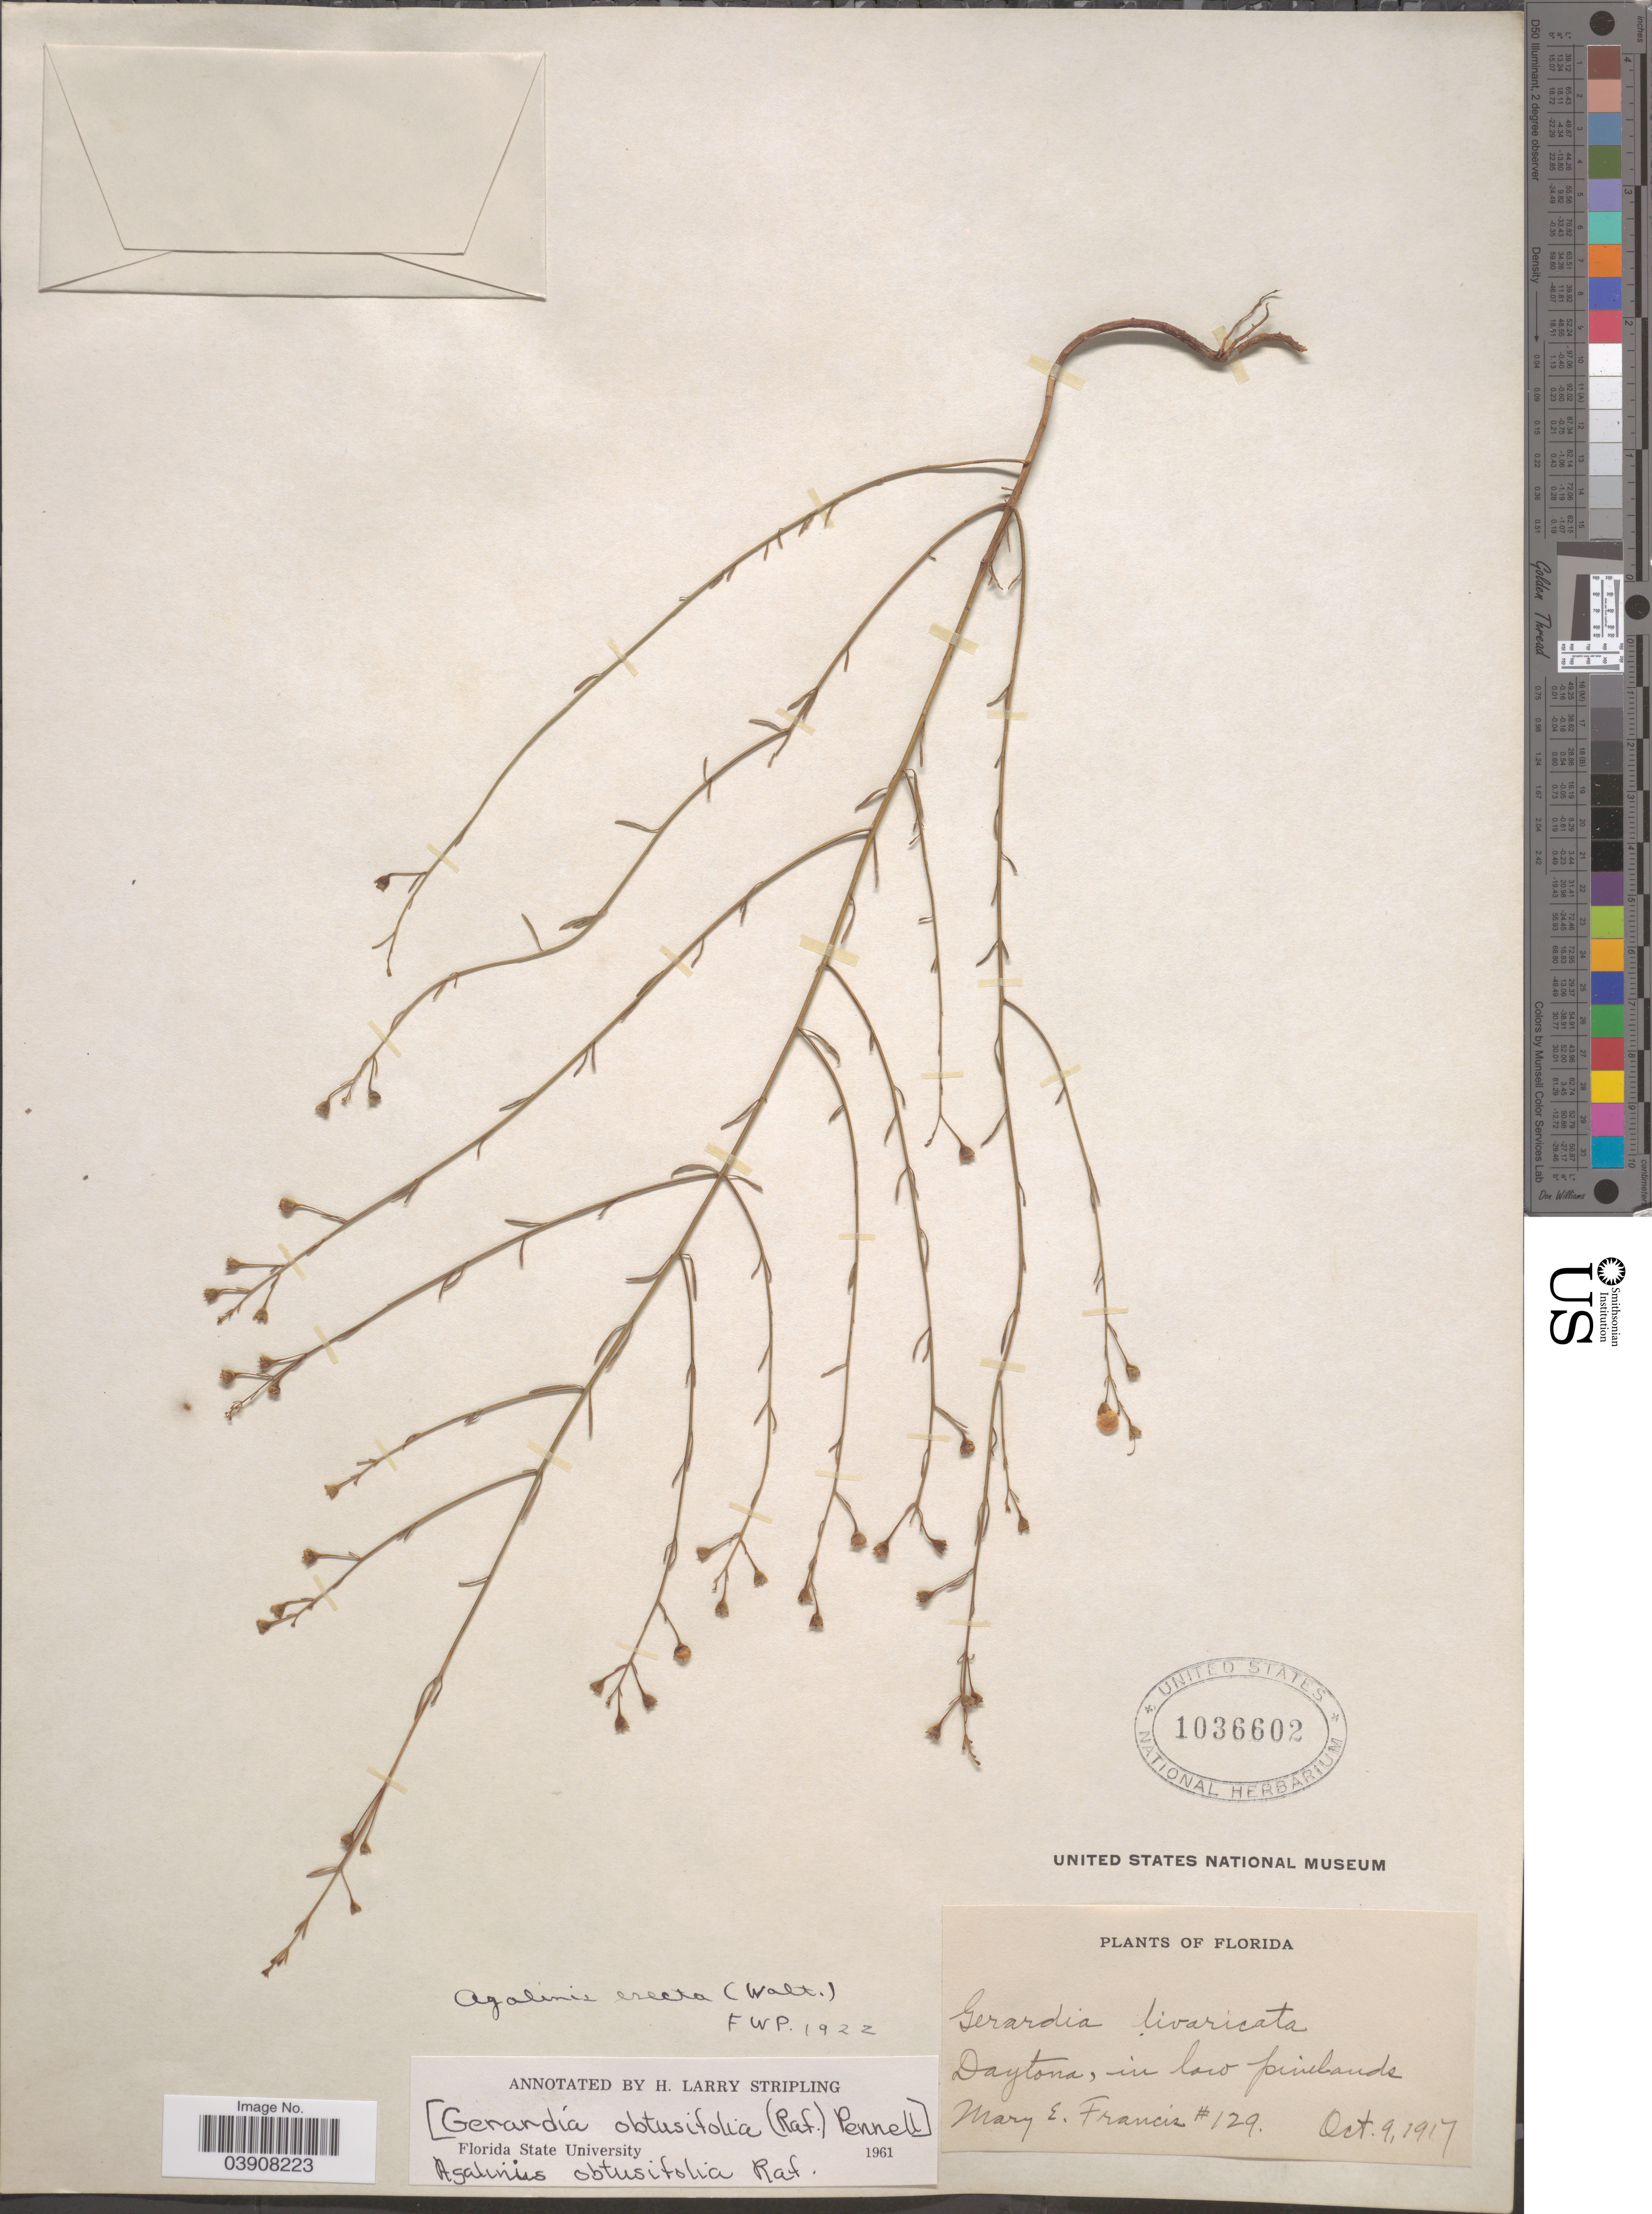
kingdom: Plantae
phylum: Tracheophyta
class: Magnoliopsida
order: Lamiales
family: Orobanchaceae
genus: Agalinis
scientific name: Agalinis obtusifolia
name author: Raf.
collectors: M. E. Francis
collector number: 129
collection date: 1917-10-09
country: United States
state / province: Florida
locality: Daytona, in low pinelands.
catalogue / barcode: US 1036602